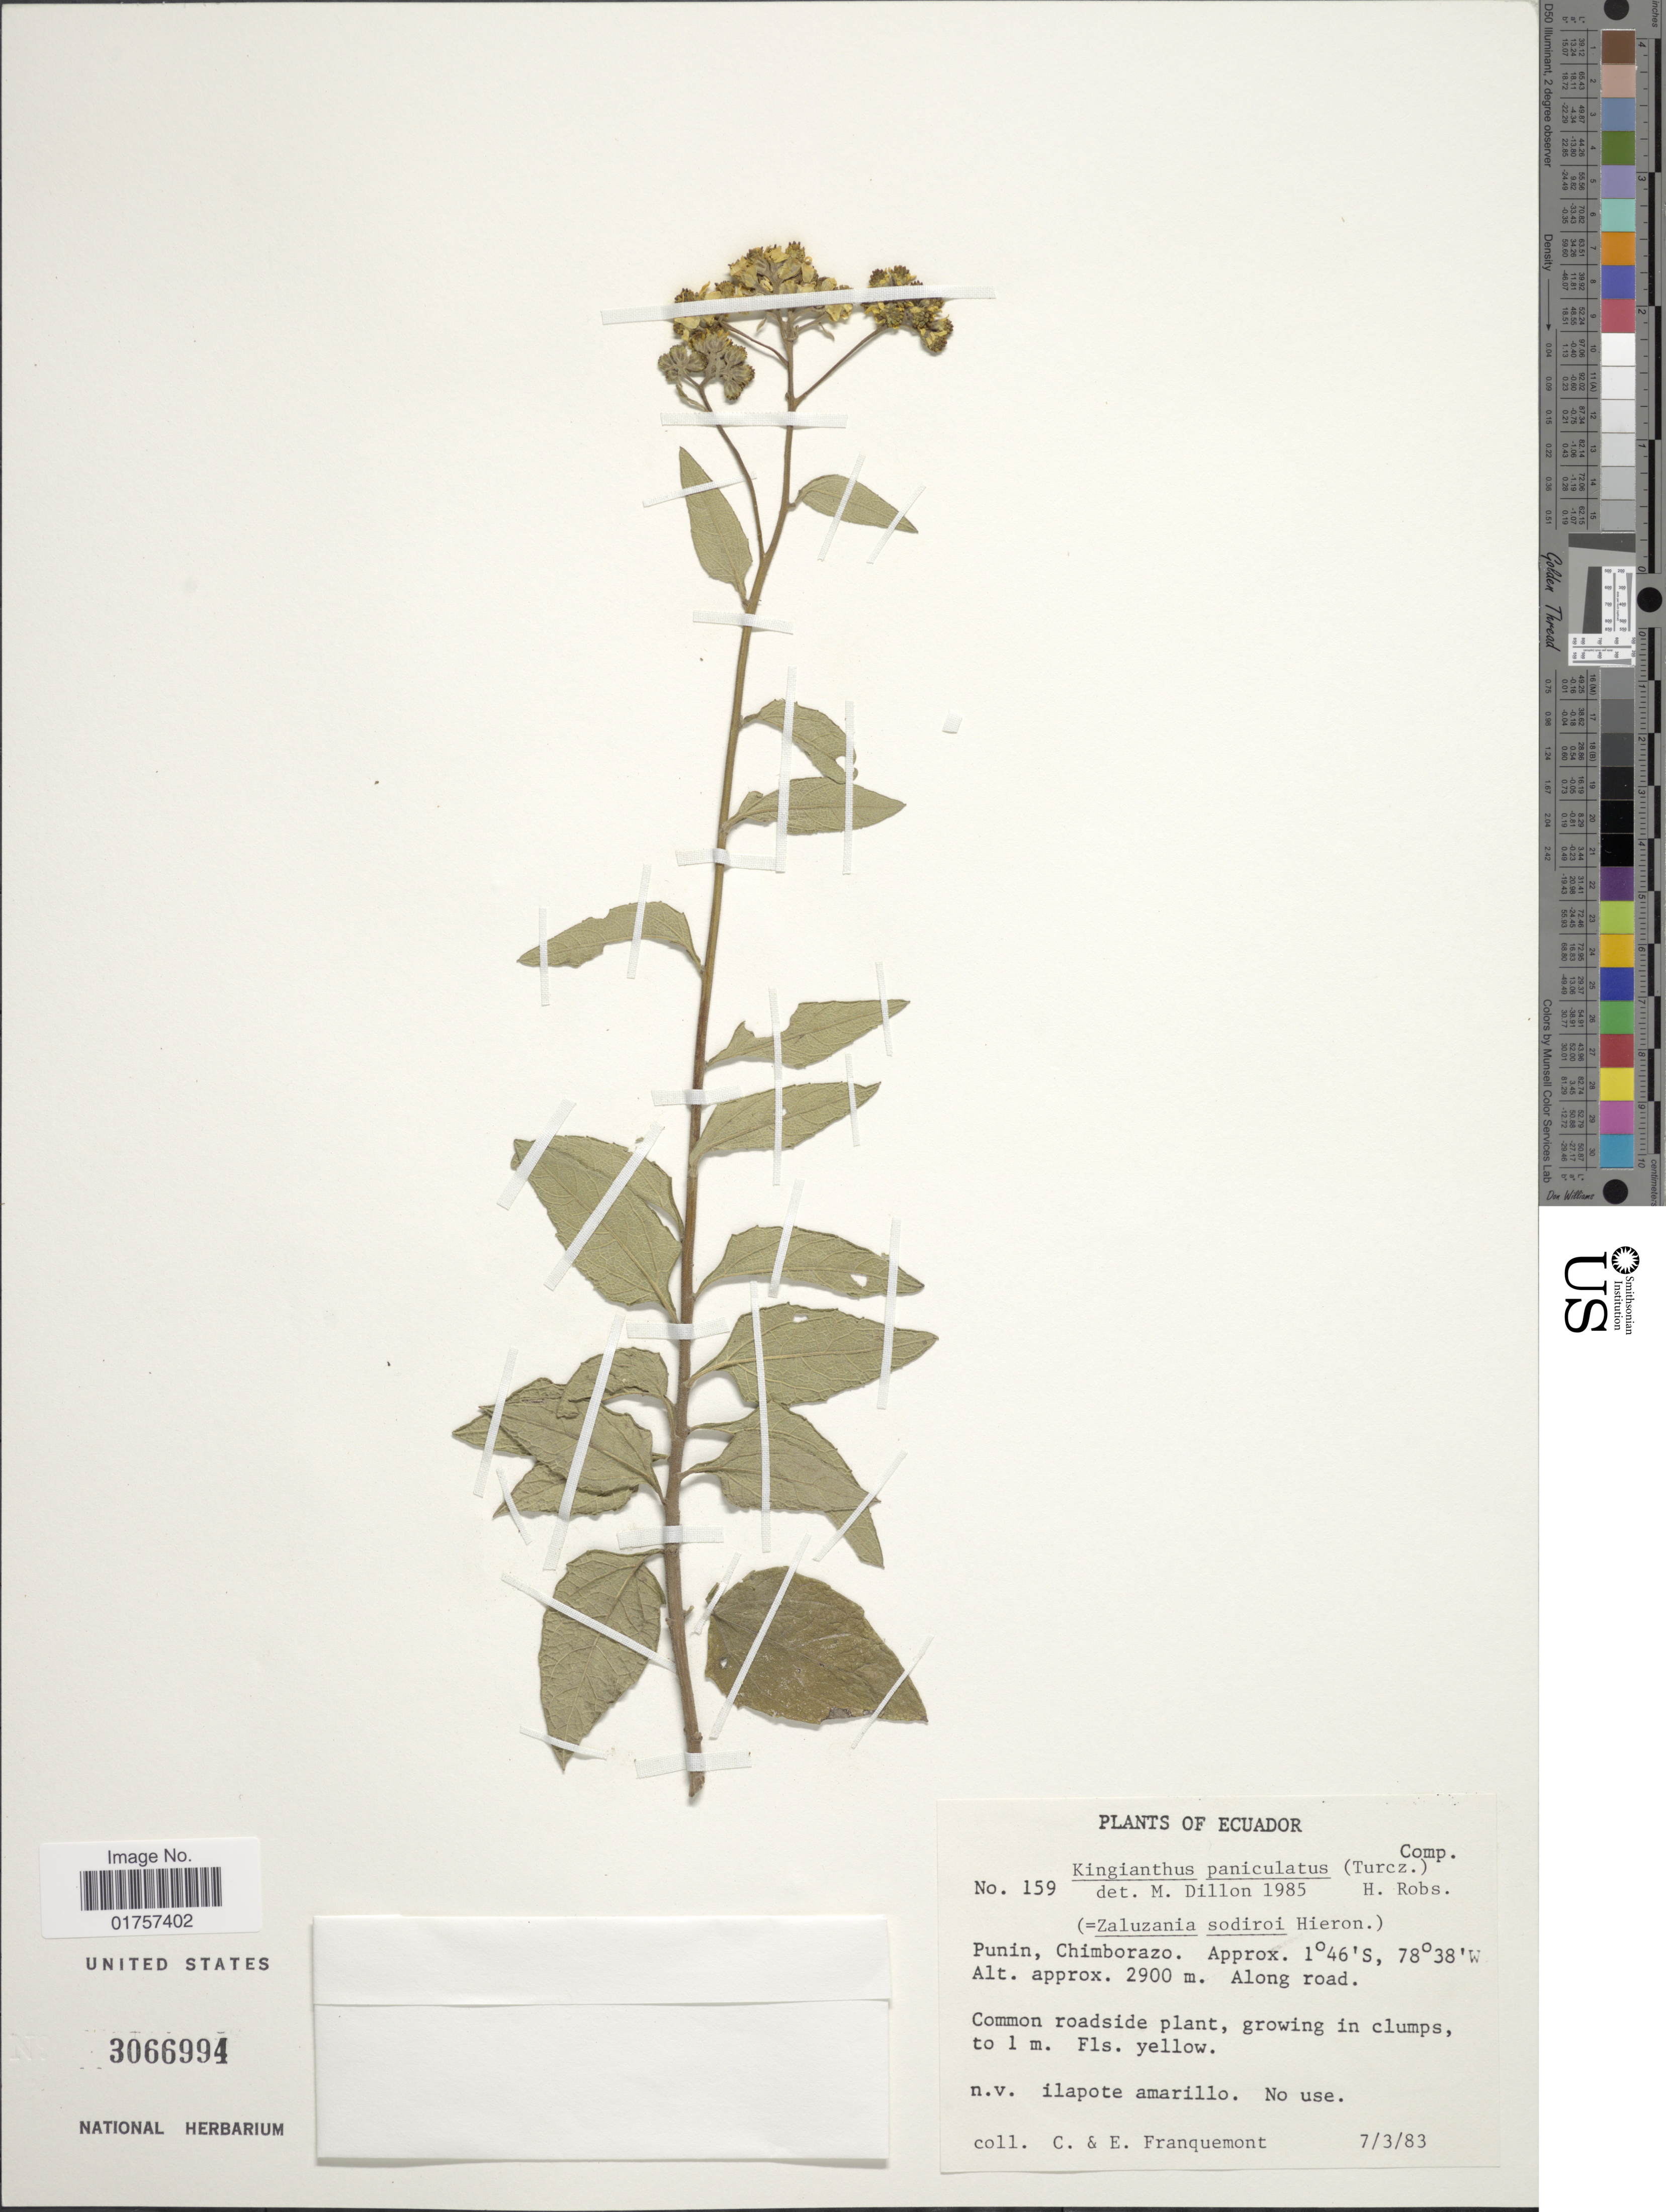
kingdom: Plantae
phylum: Tracheophyta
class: Magnoliopsida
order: Asterales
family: Asteraceae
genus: Kingianthus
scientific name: Kingianthus paniculatus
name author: (Turcz.) H. Rob.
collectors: C. Franquemont & E. Franquemont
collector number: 159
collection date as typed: Transcribed d/m/y: 3/7/83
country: Ecuador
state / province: Chimborazo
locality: Punin. Along road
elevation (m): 2900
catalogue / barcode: US 3066994